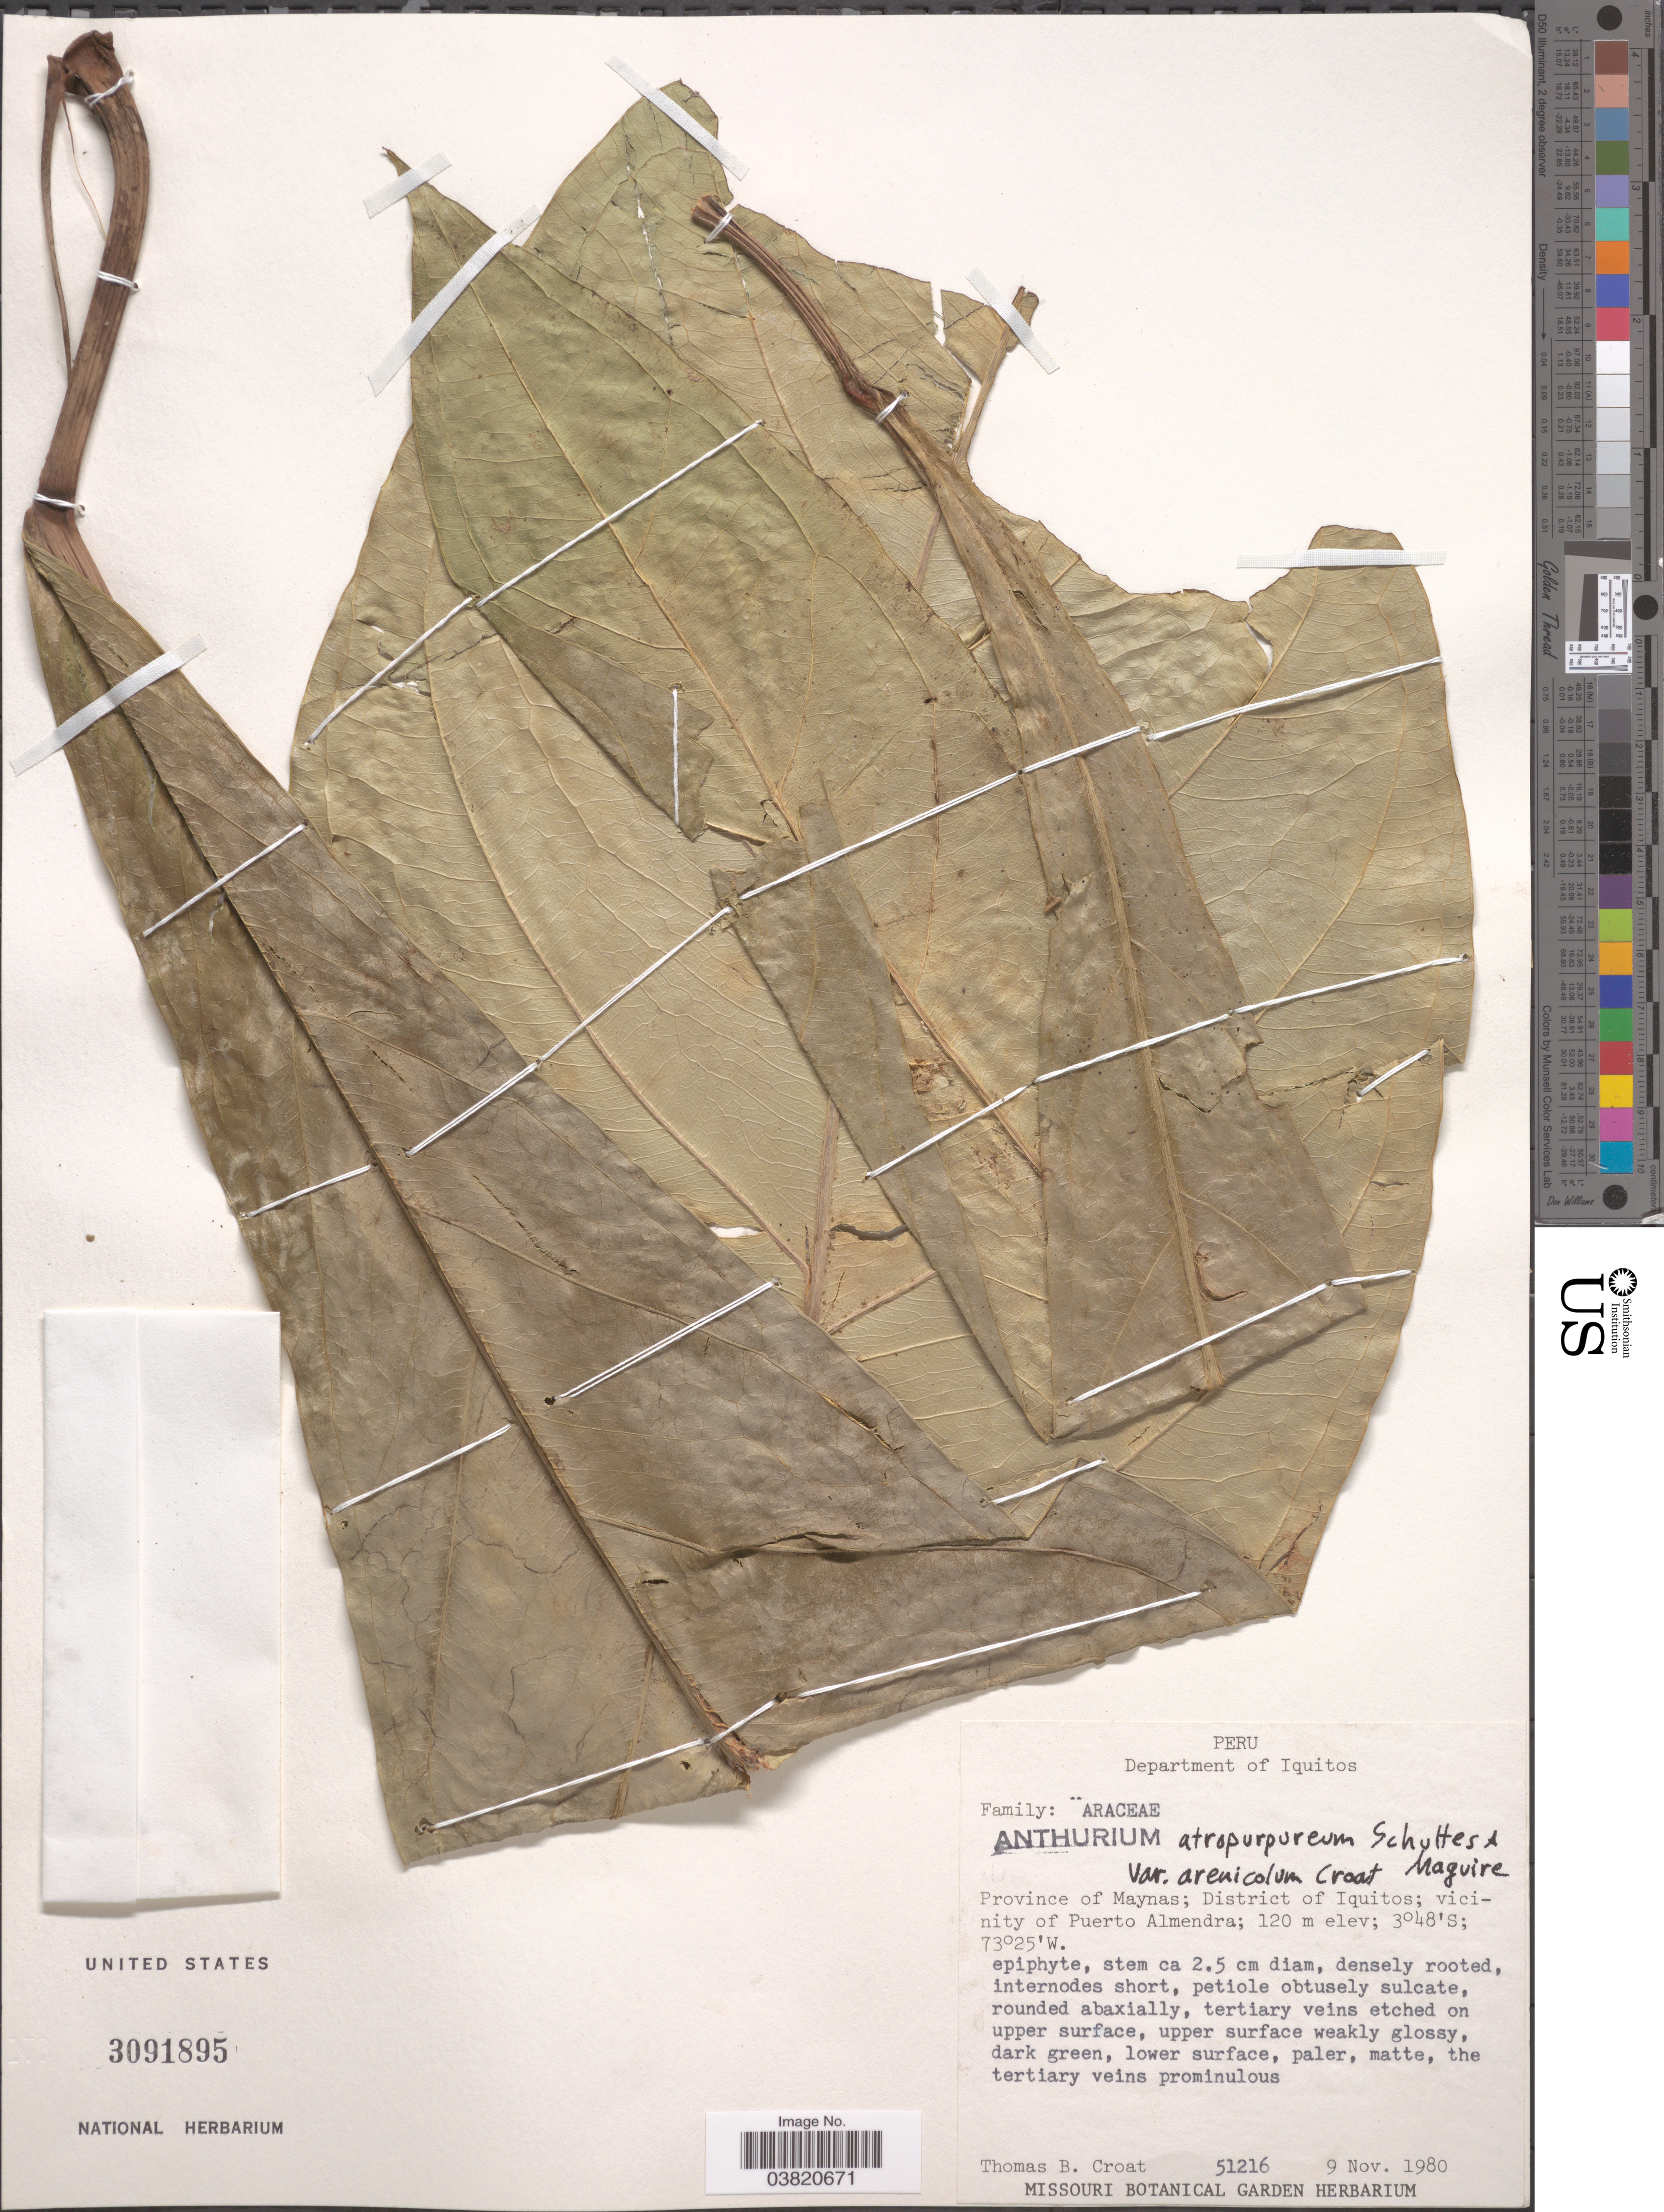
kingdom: Plantae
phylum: Tracheophyta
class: Liliopsida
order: Alismatales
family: Araceae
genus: Anthurium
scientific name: Anthurium atropurpureum var. arenicola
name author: Croat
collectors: T. B. Croat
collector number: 51216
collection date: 1980-11-09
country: Peru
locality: Department of Iquitos. Province of Maynas; District of Iquitos; vicinity of Puerto Almendra.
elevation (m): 120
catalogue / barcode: US 3091895